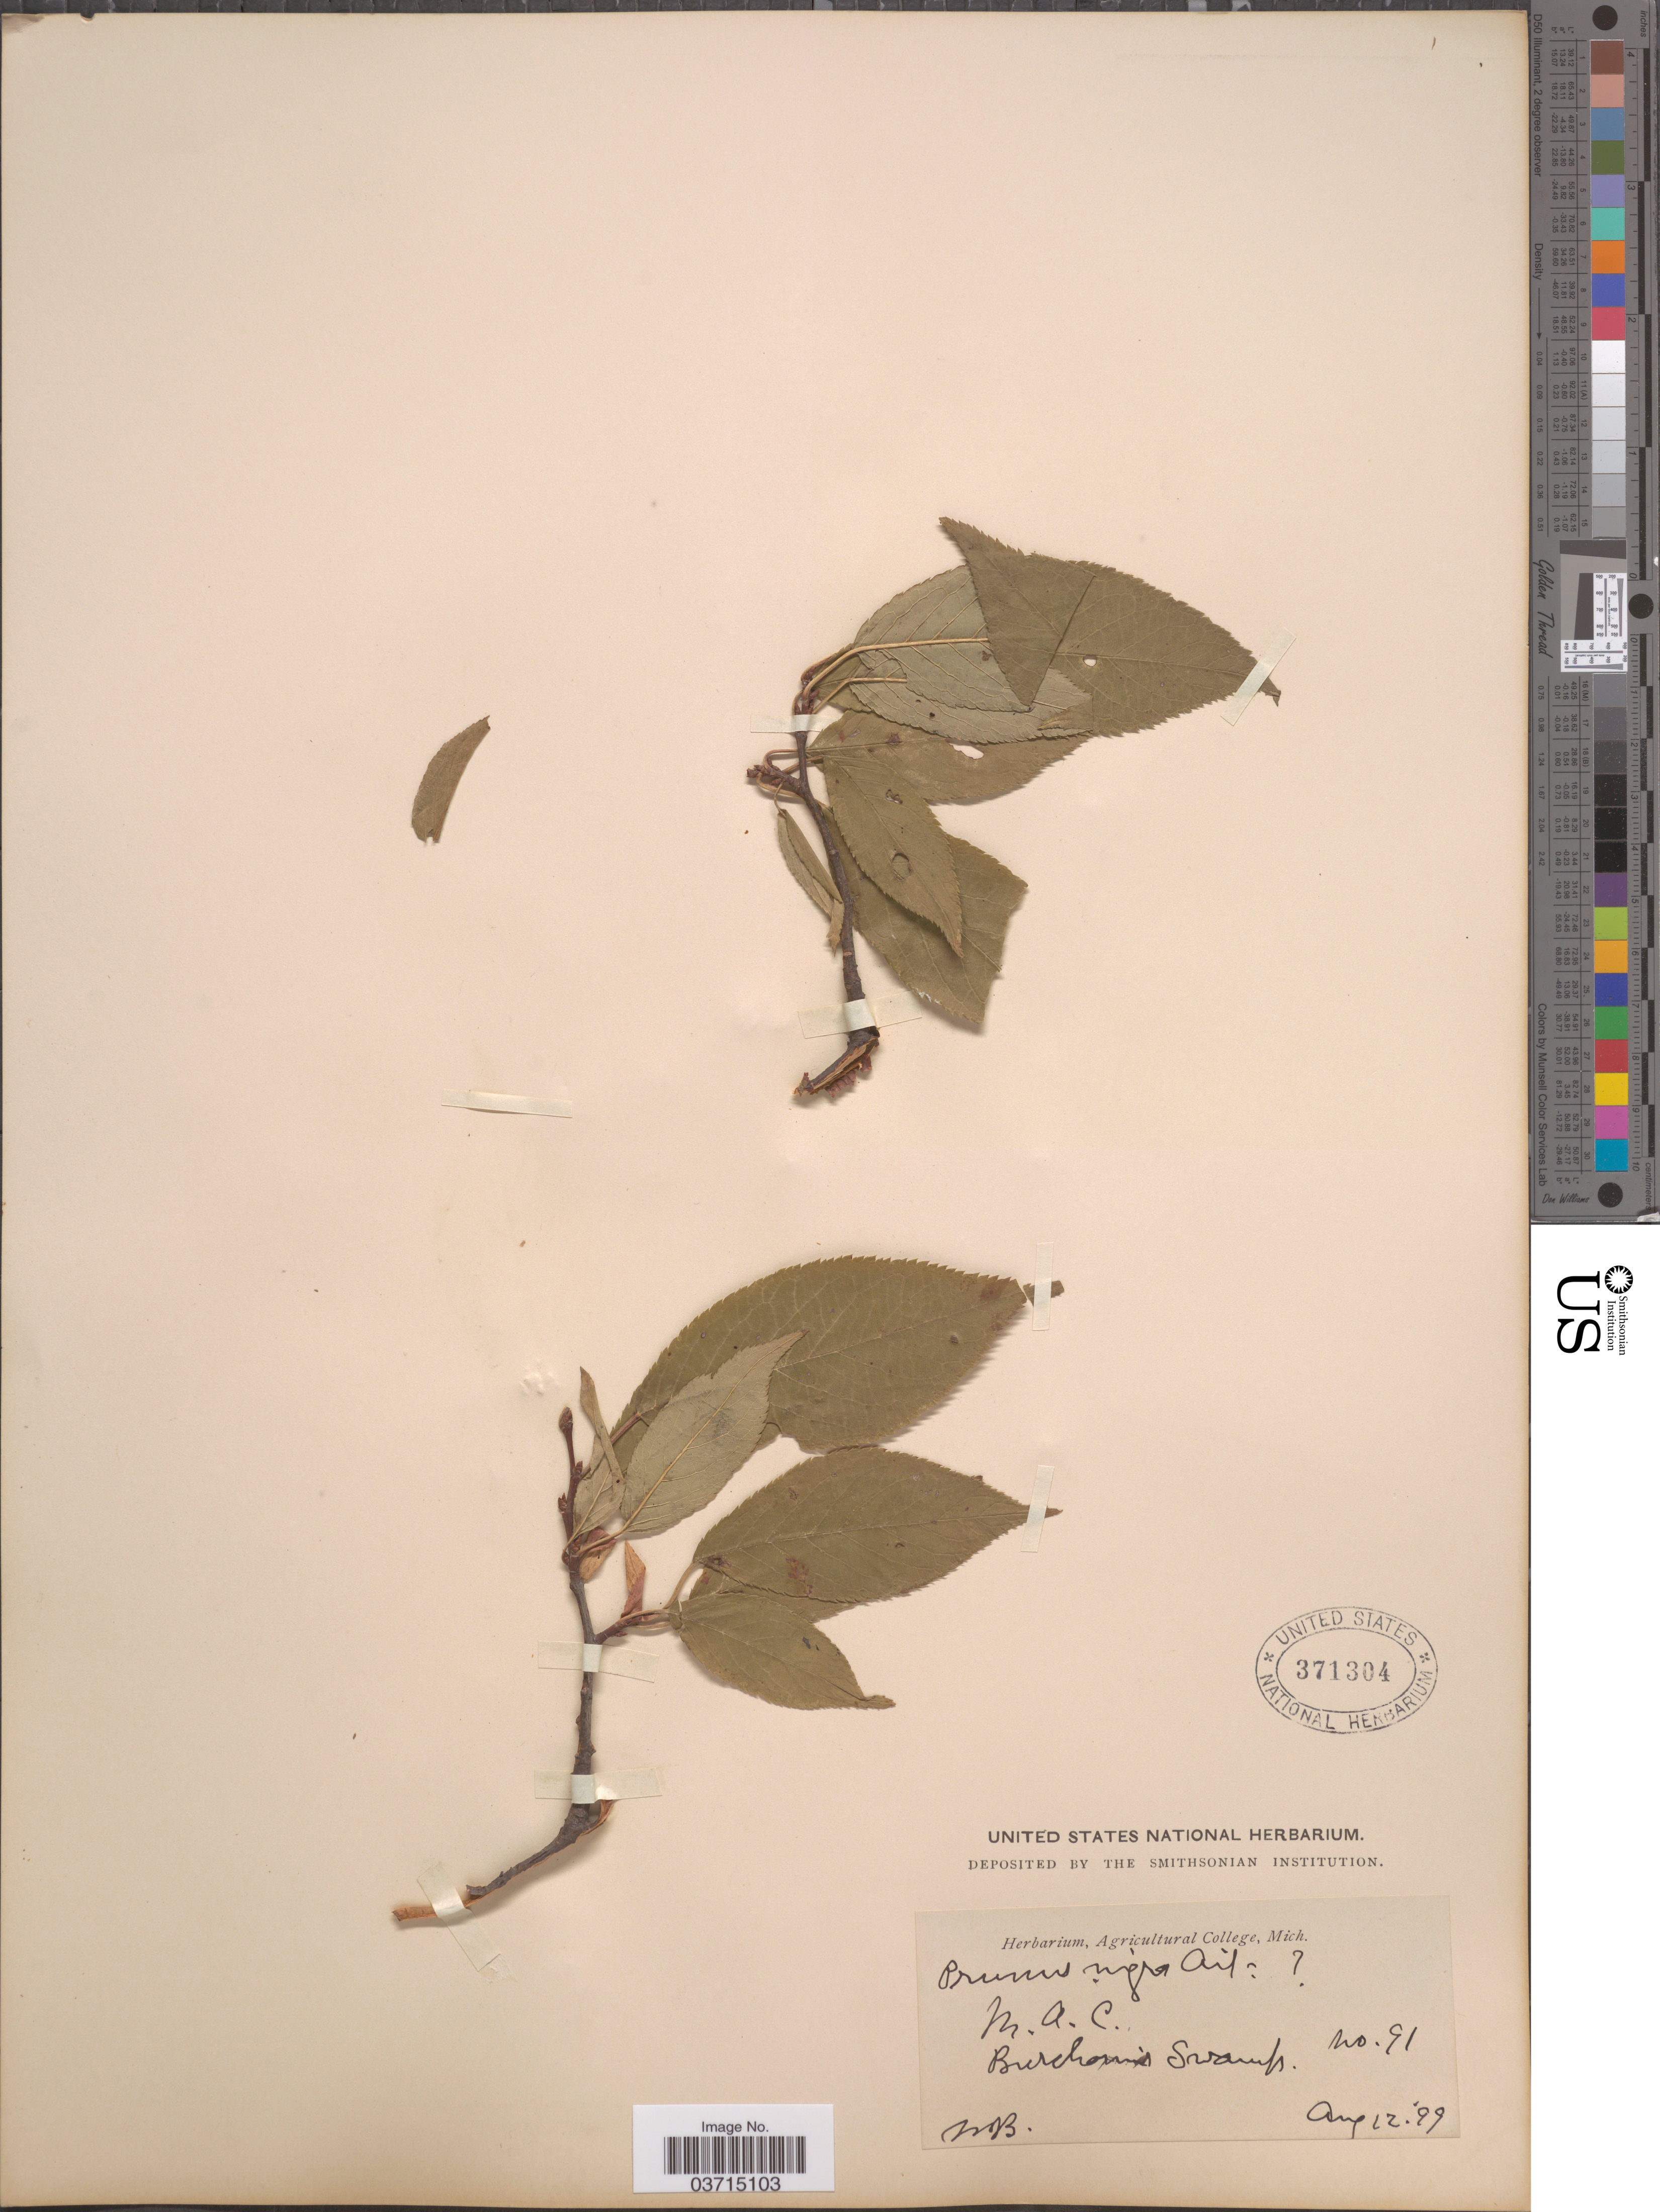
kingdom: Plantae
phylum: Tracheophyta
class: Magnoliopsida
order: Rosales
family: Rosaceae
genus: Prunus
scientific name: Prunus americana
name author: Marshall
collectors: W.J.B.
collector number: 91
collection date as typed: Transcribed d/m/y: 12/8/99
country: United States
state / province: Michigan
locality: M.A.C. Burcham's Swamp.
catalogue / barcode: US 371304